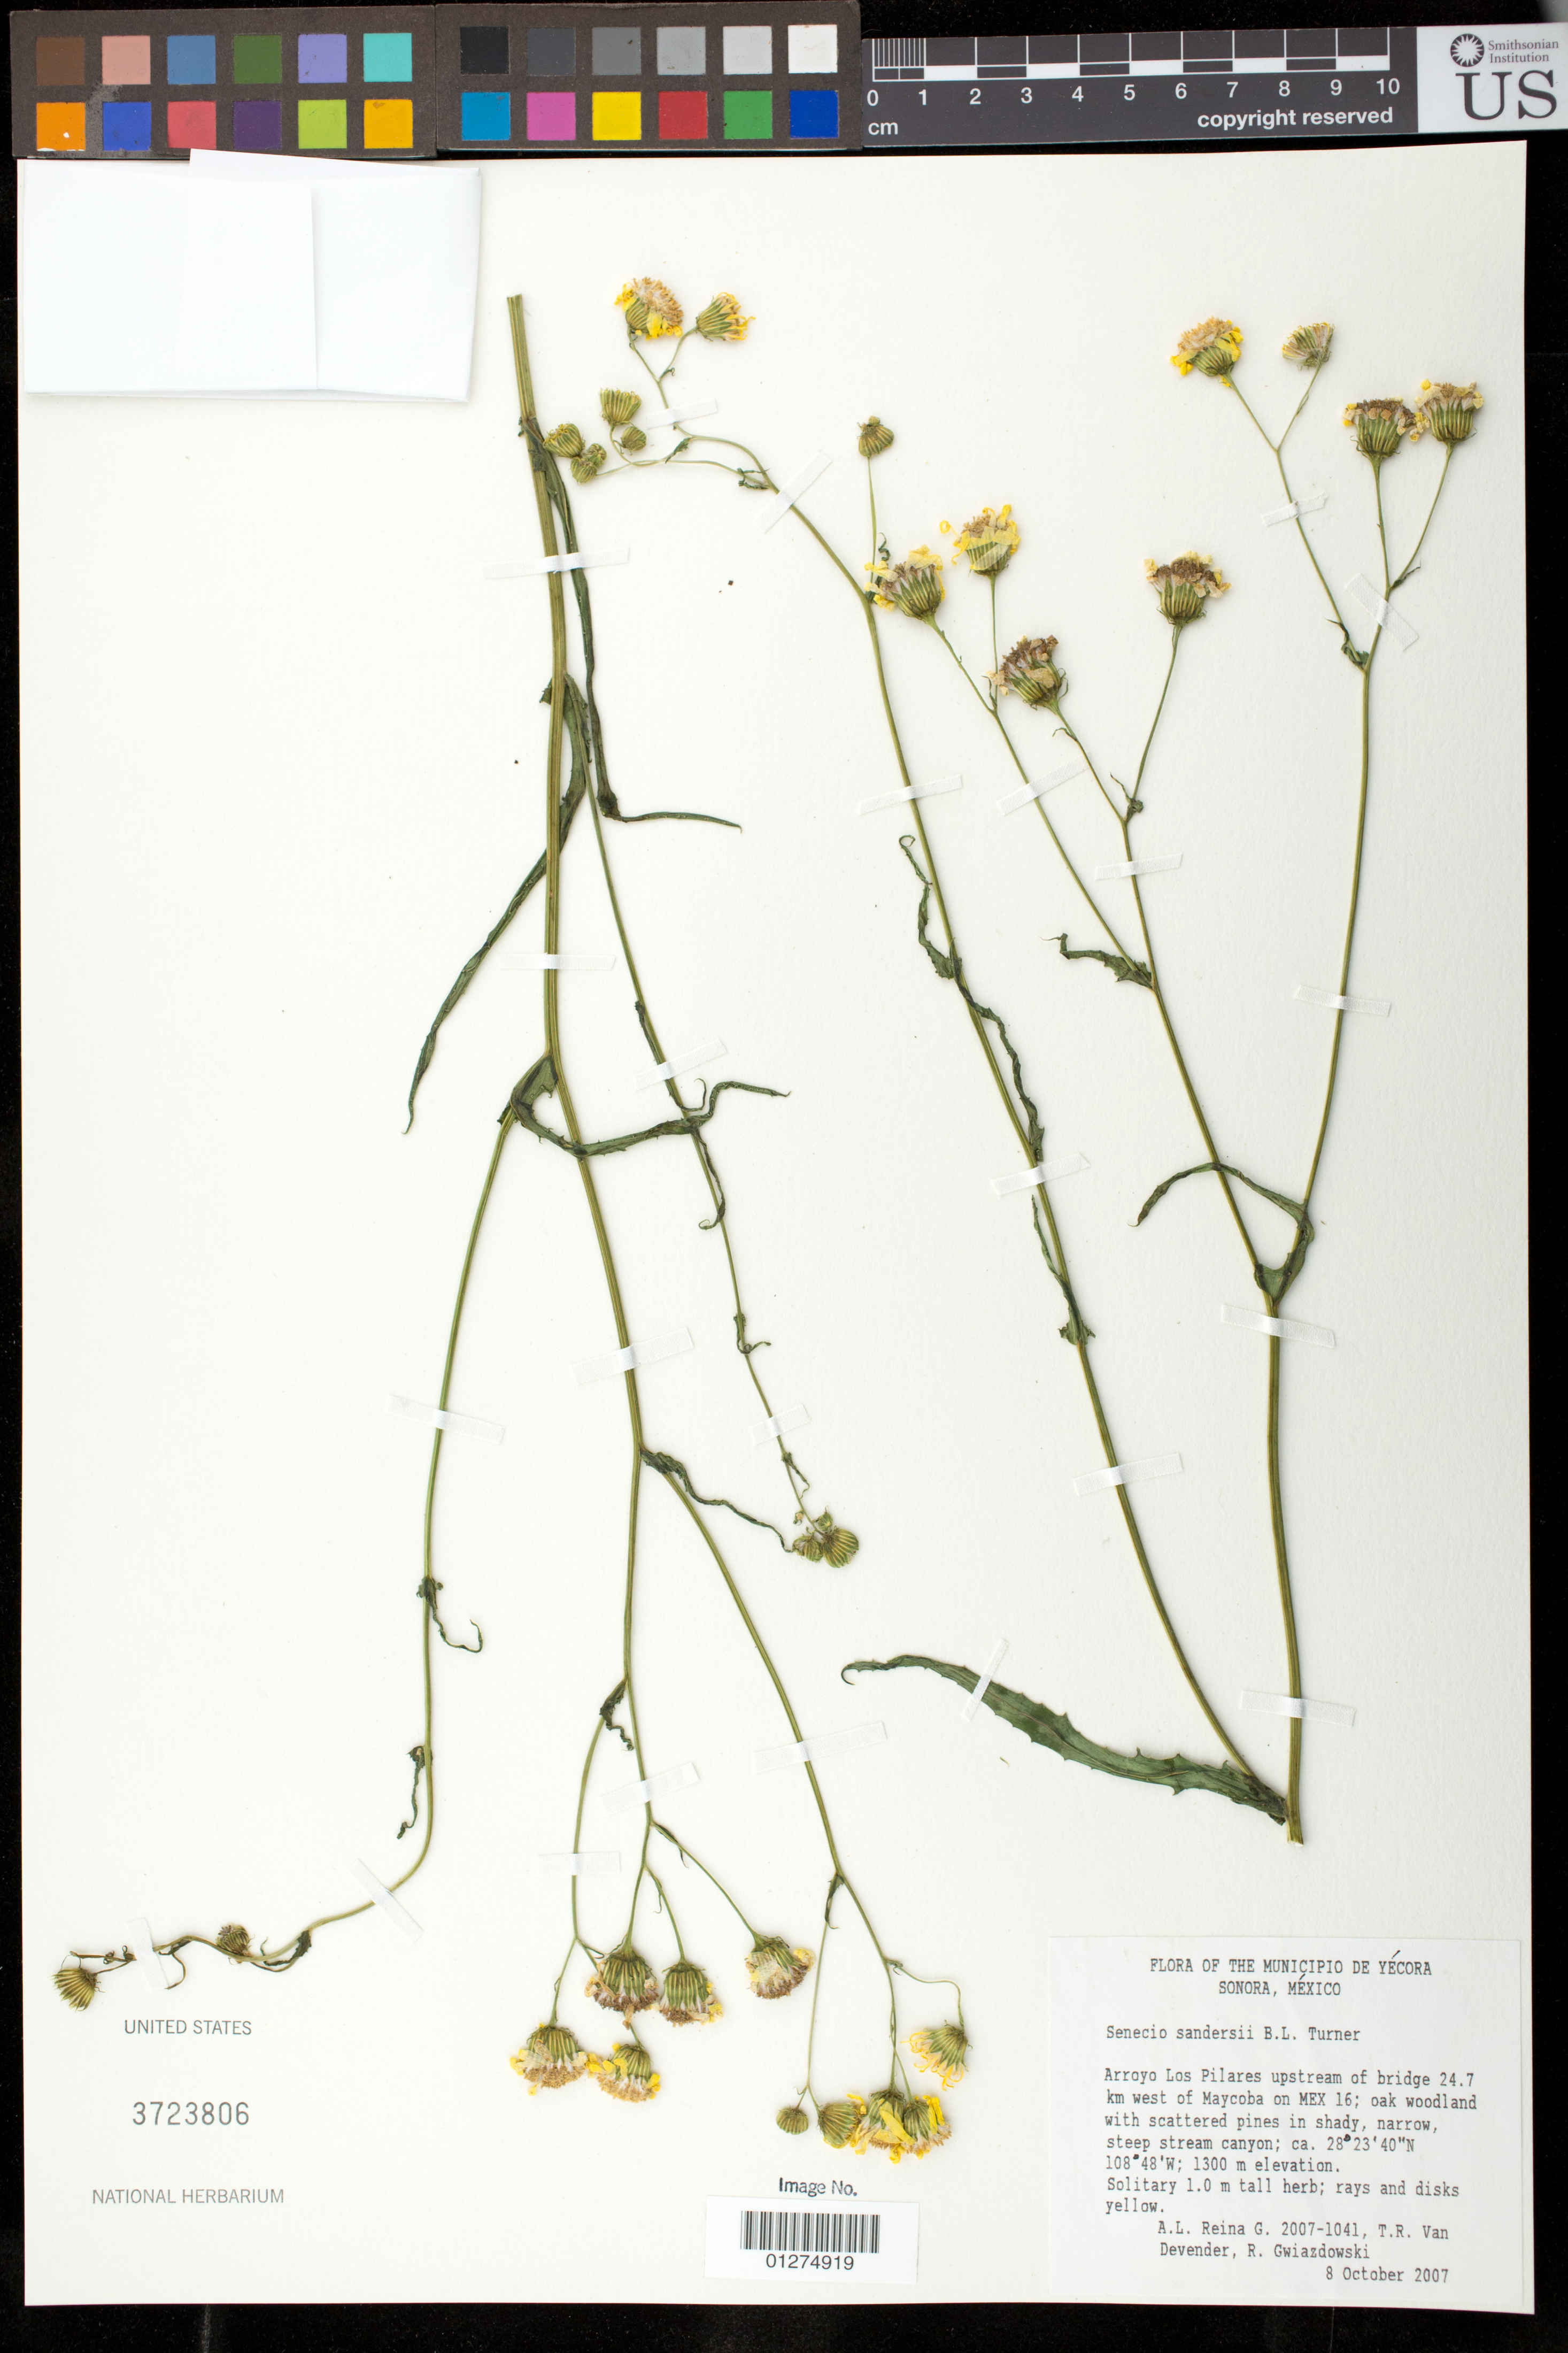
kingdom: Plantae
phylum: Tracheophyta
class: Magnoliopsida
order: Asterales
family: Asteraceae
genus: Senecio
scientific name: Senecio sandersii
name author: B.L. Turner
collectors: A. L. Reina G., T. R. Van Devender & R. Gwiazdowski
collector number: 2007-1041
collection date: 2007-10-08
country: Mexico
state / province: Sonora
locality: Yecora, Arroyo Los Pilares upstream of bridge 24.7 km west of Maycoba on MEX 16;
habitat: oak woodland with scattered pines in shady, narrow, steep stream canyon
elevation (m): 1300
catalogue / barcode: US 3723806